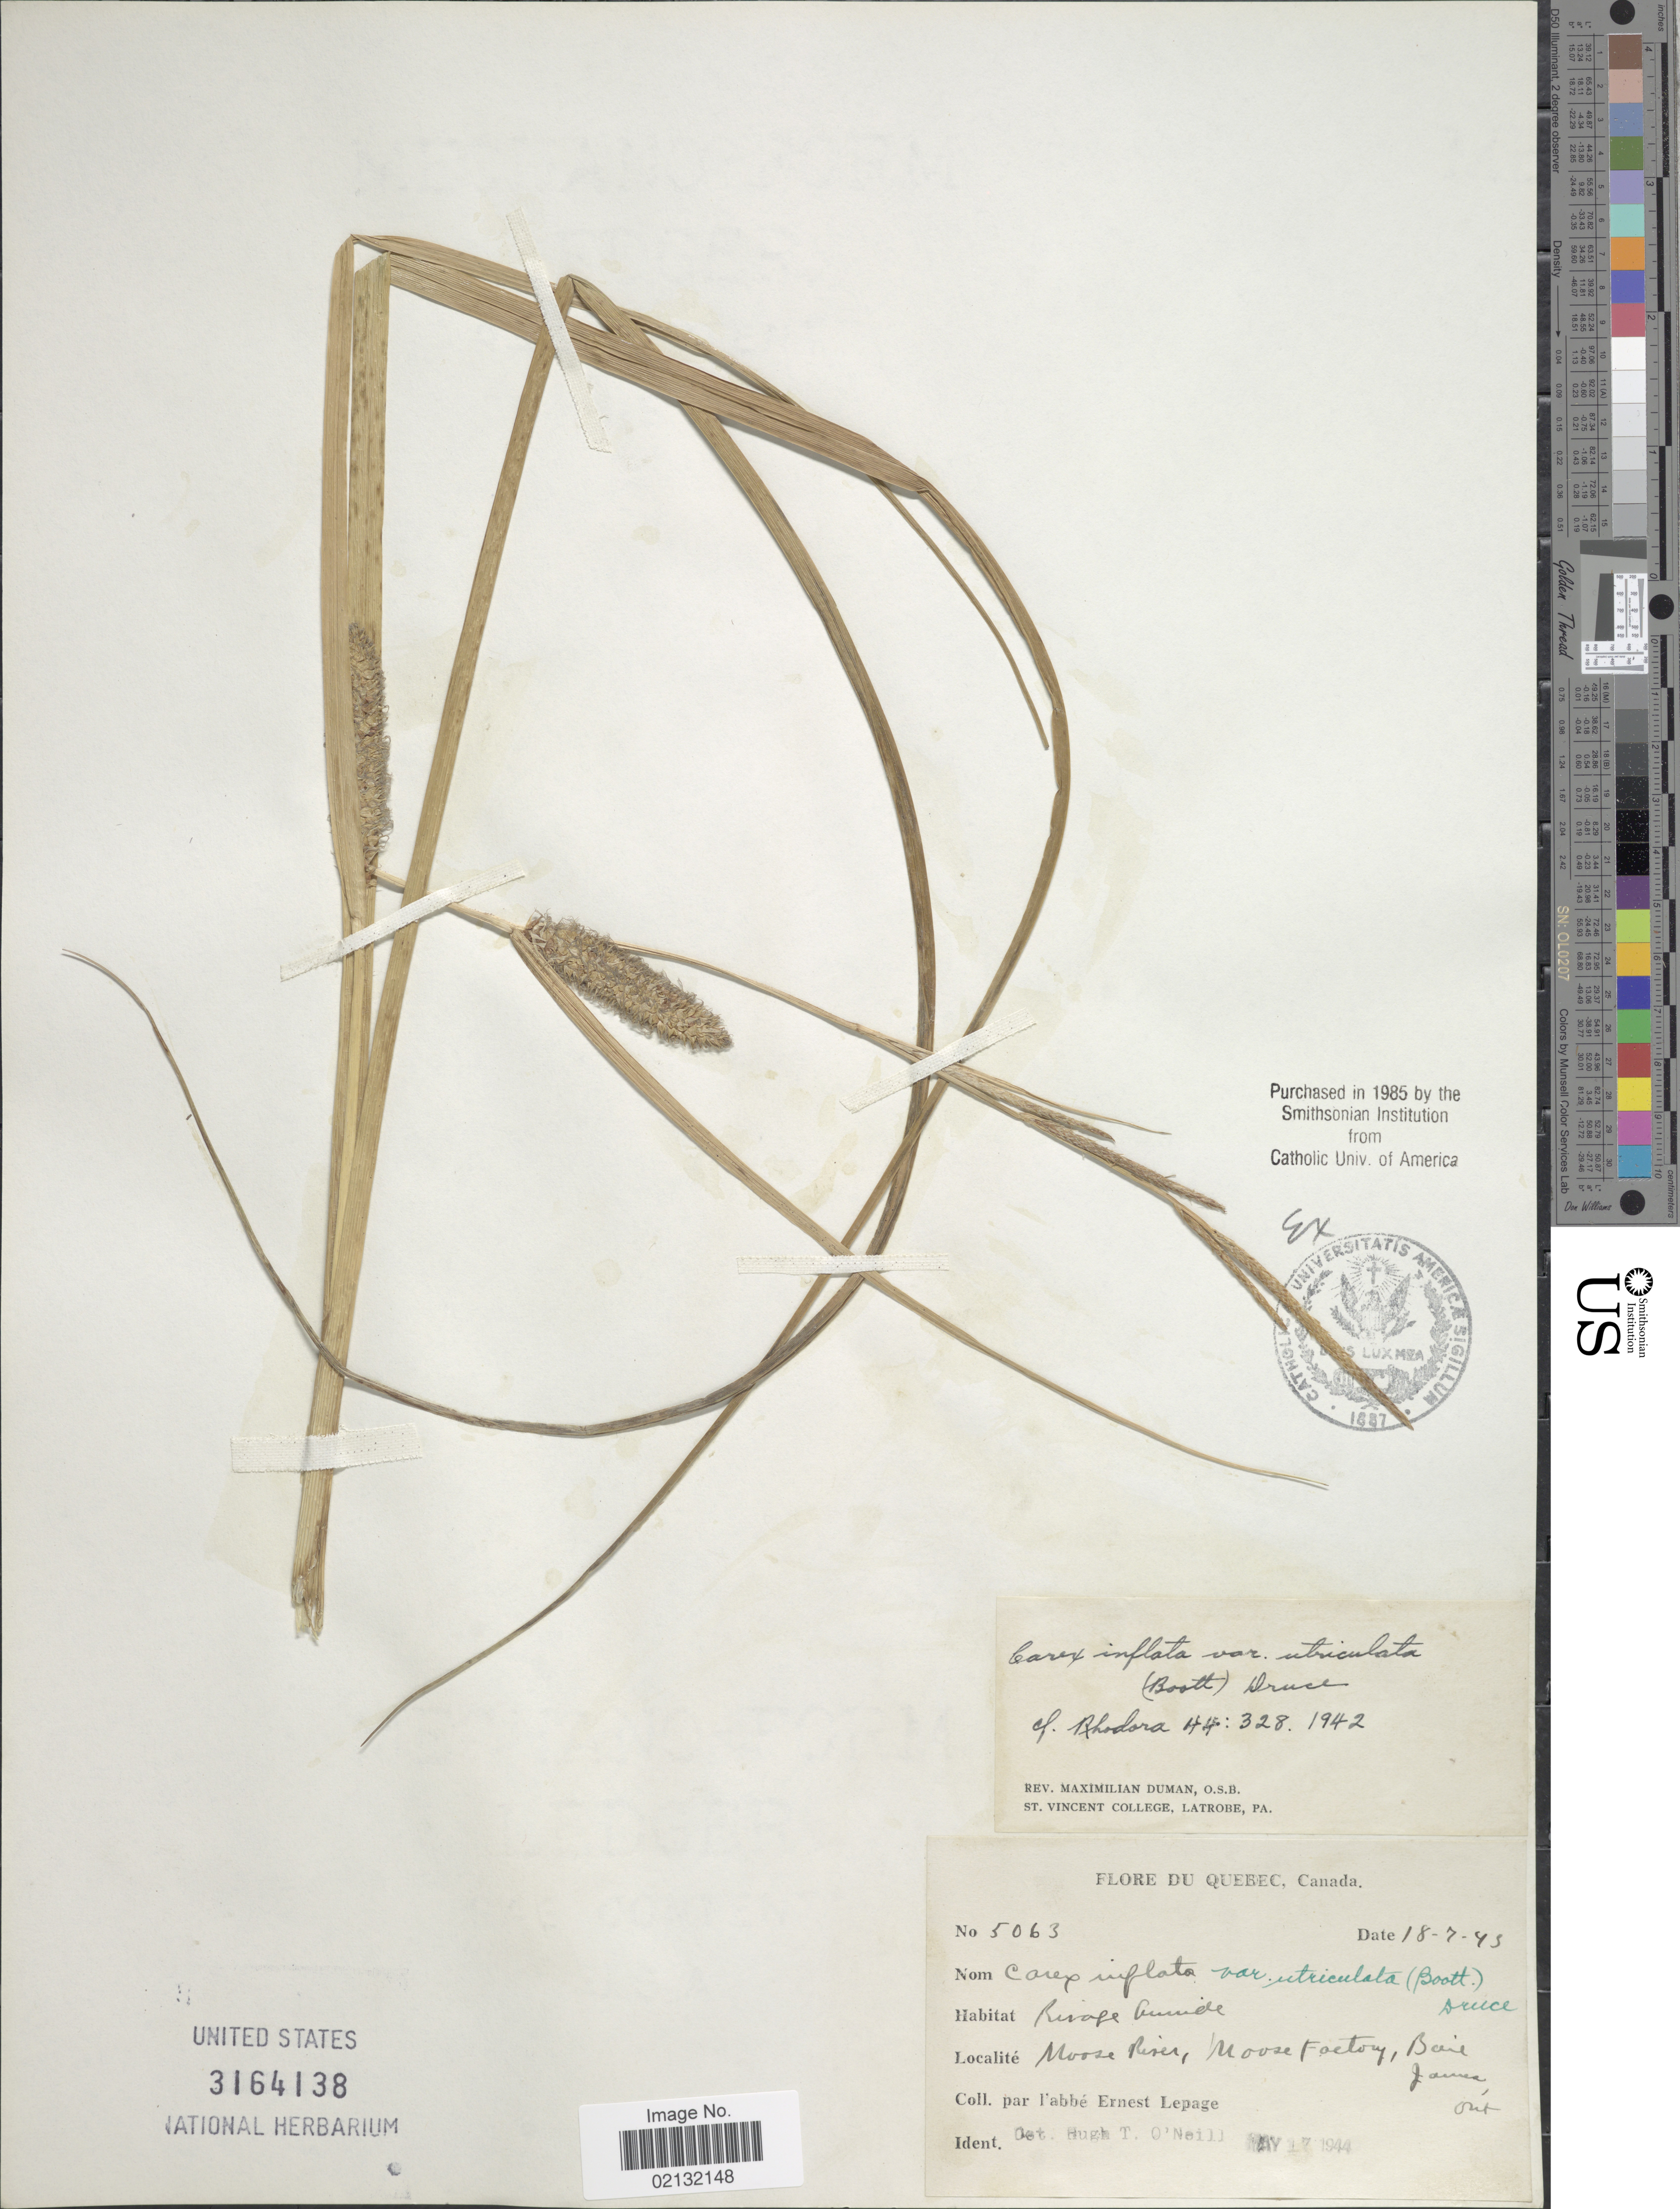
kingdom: Plantae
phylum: Tracheophyta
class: Liliopsida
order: Poales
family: Cyperaceae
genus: Carex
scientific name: Carex rostrata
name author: Stokes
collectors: E. Lepage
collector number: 5063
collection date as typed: Transcribed d/m/y: 18/7/43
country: Canada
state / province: Ontario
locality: Moose River, Moose Factory, Baie James. Ont.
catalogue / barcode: US 3164138